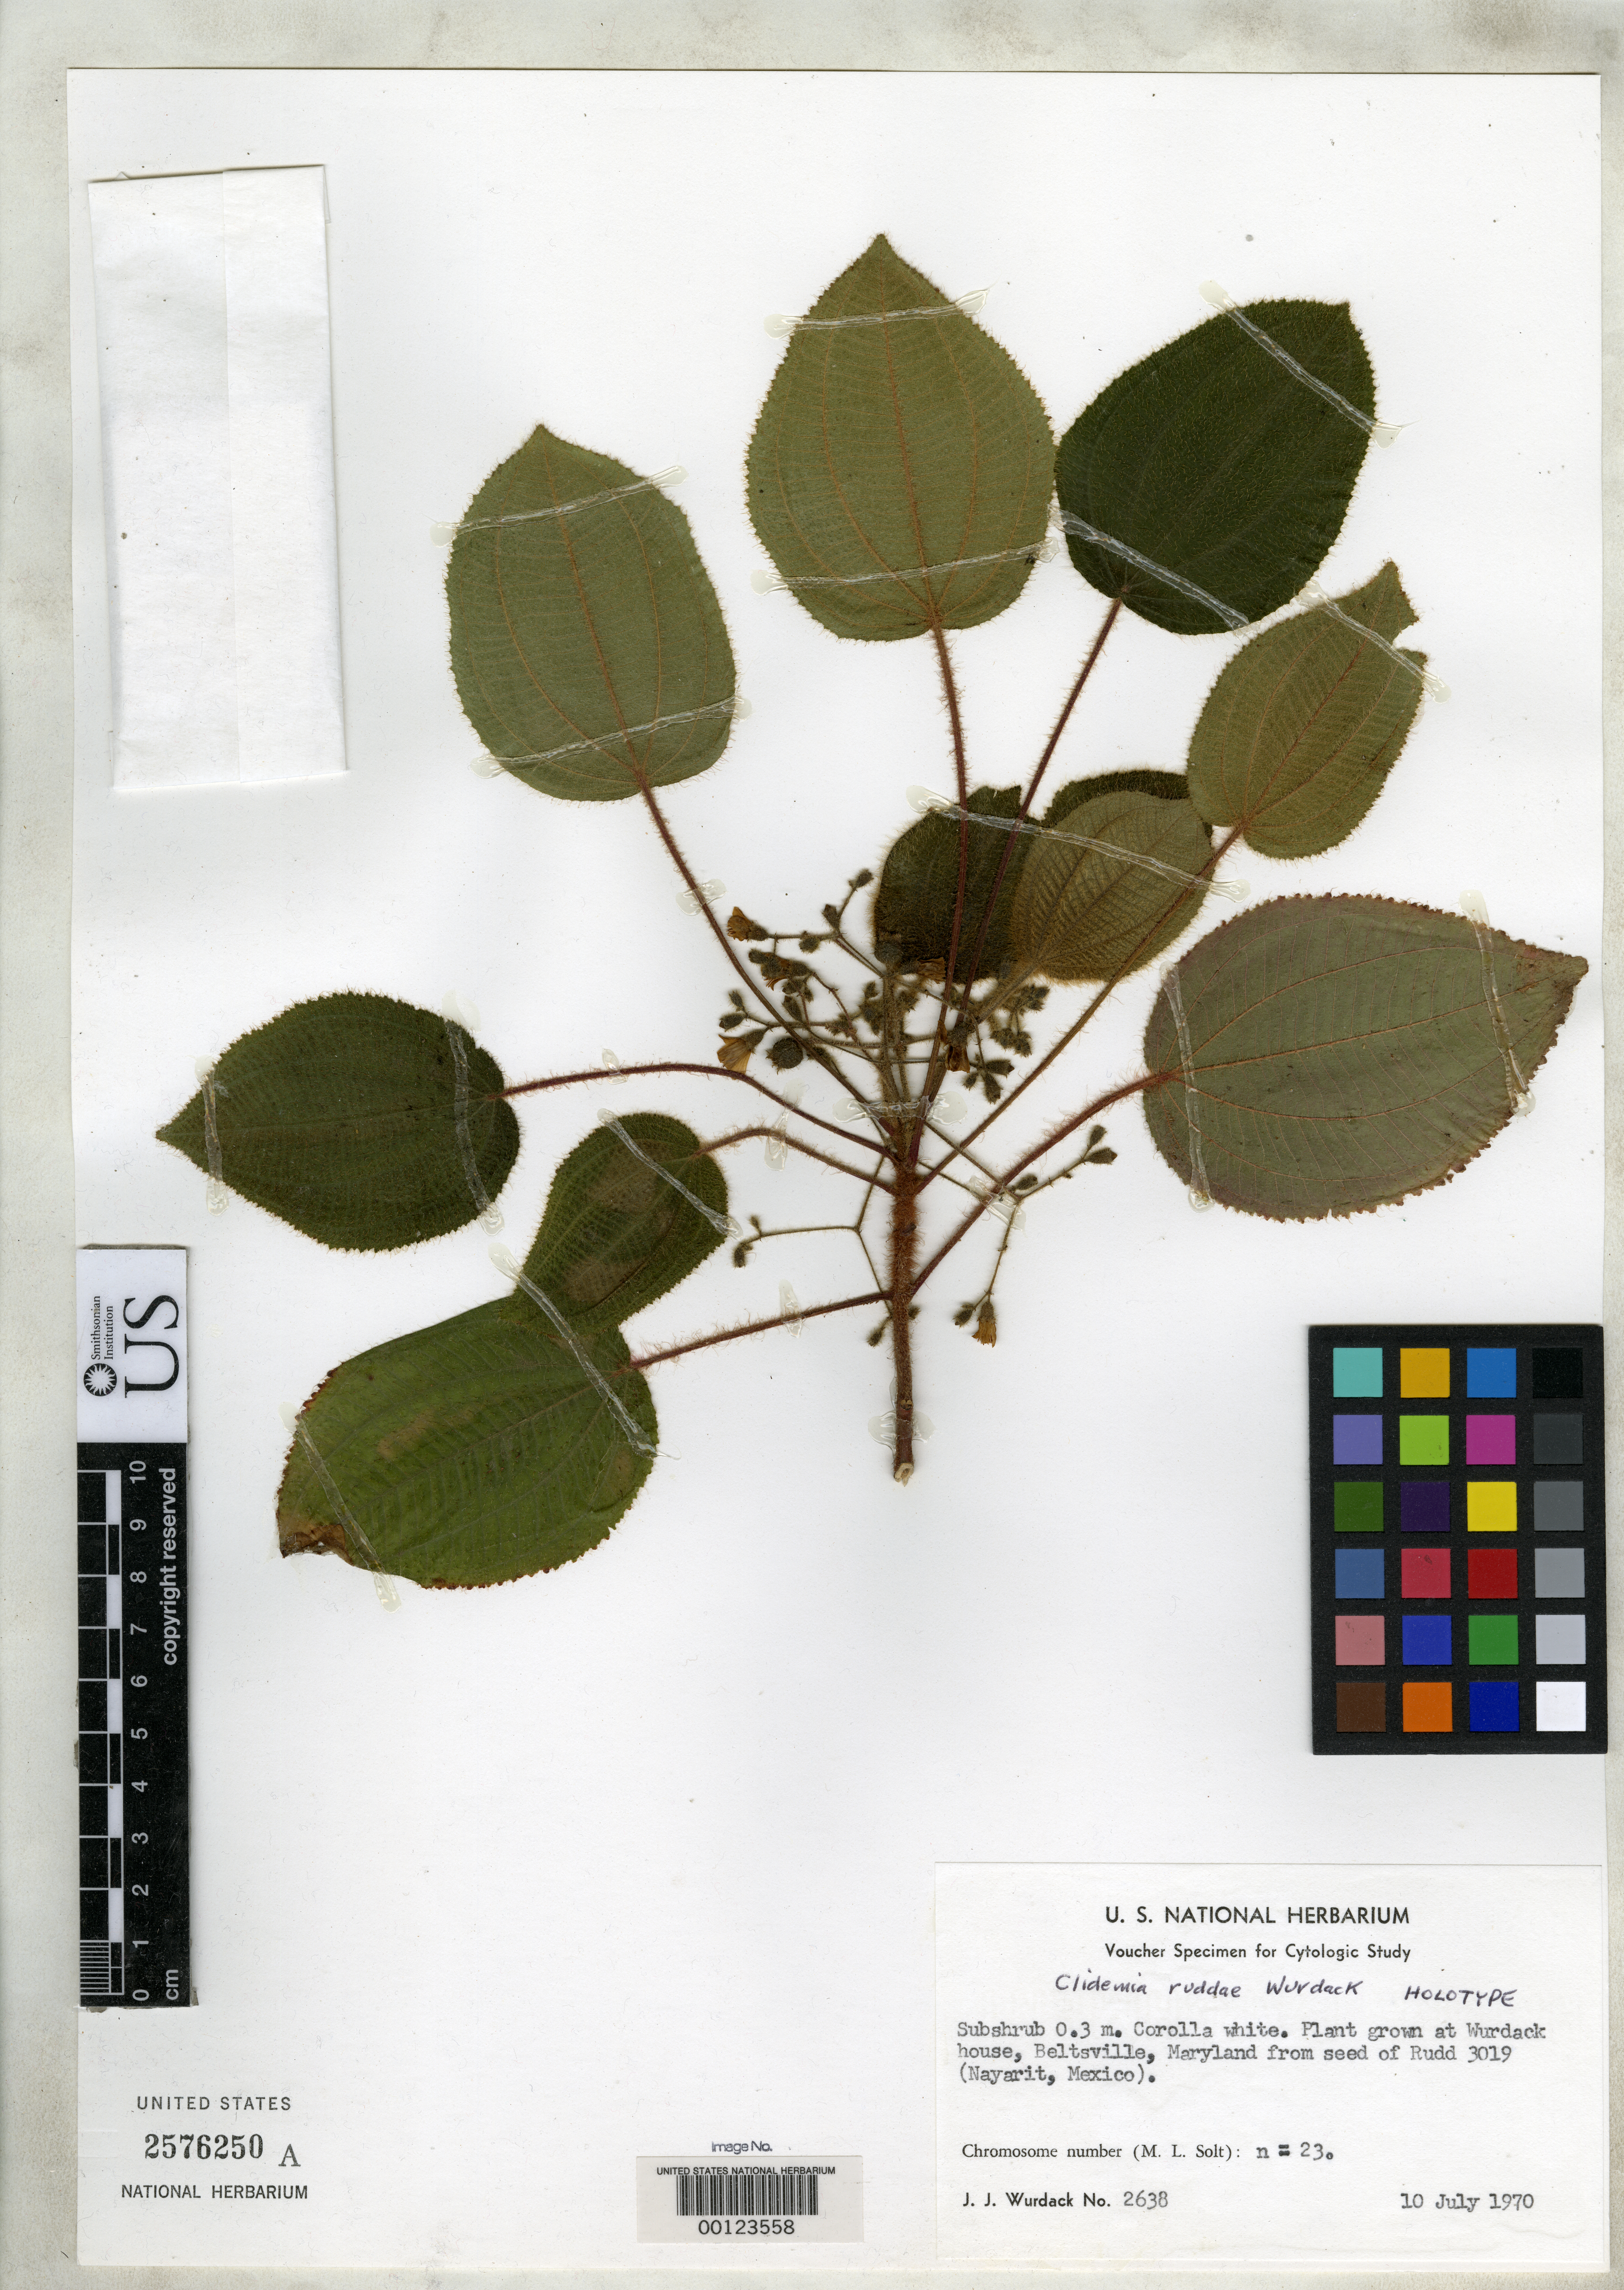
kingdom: Plantae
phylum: Tracheophyta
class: Magnoliopsida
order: Myrtales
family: Melastomataceae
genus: Clidemia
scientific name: Clidemia ruddae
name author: Wurdack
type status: Holotype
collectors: J. J. Wurdack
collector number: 2638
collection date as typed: May 1970 to -- Aug 1970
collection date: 1970-05/1970-08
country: Mexico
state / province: Nayarit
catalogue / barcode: US 2576250A